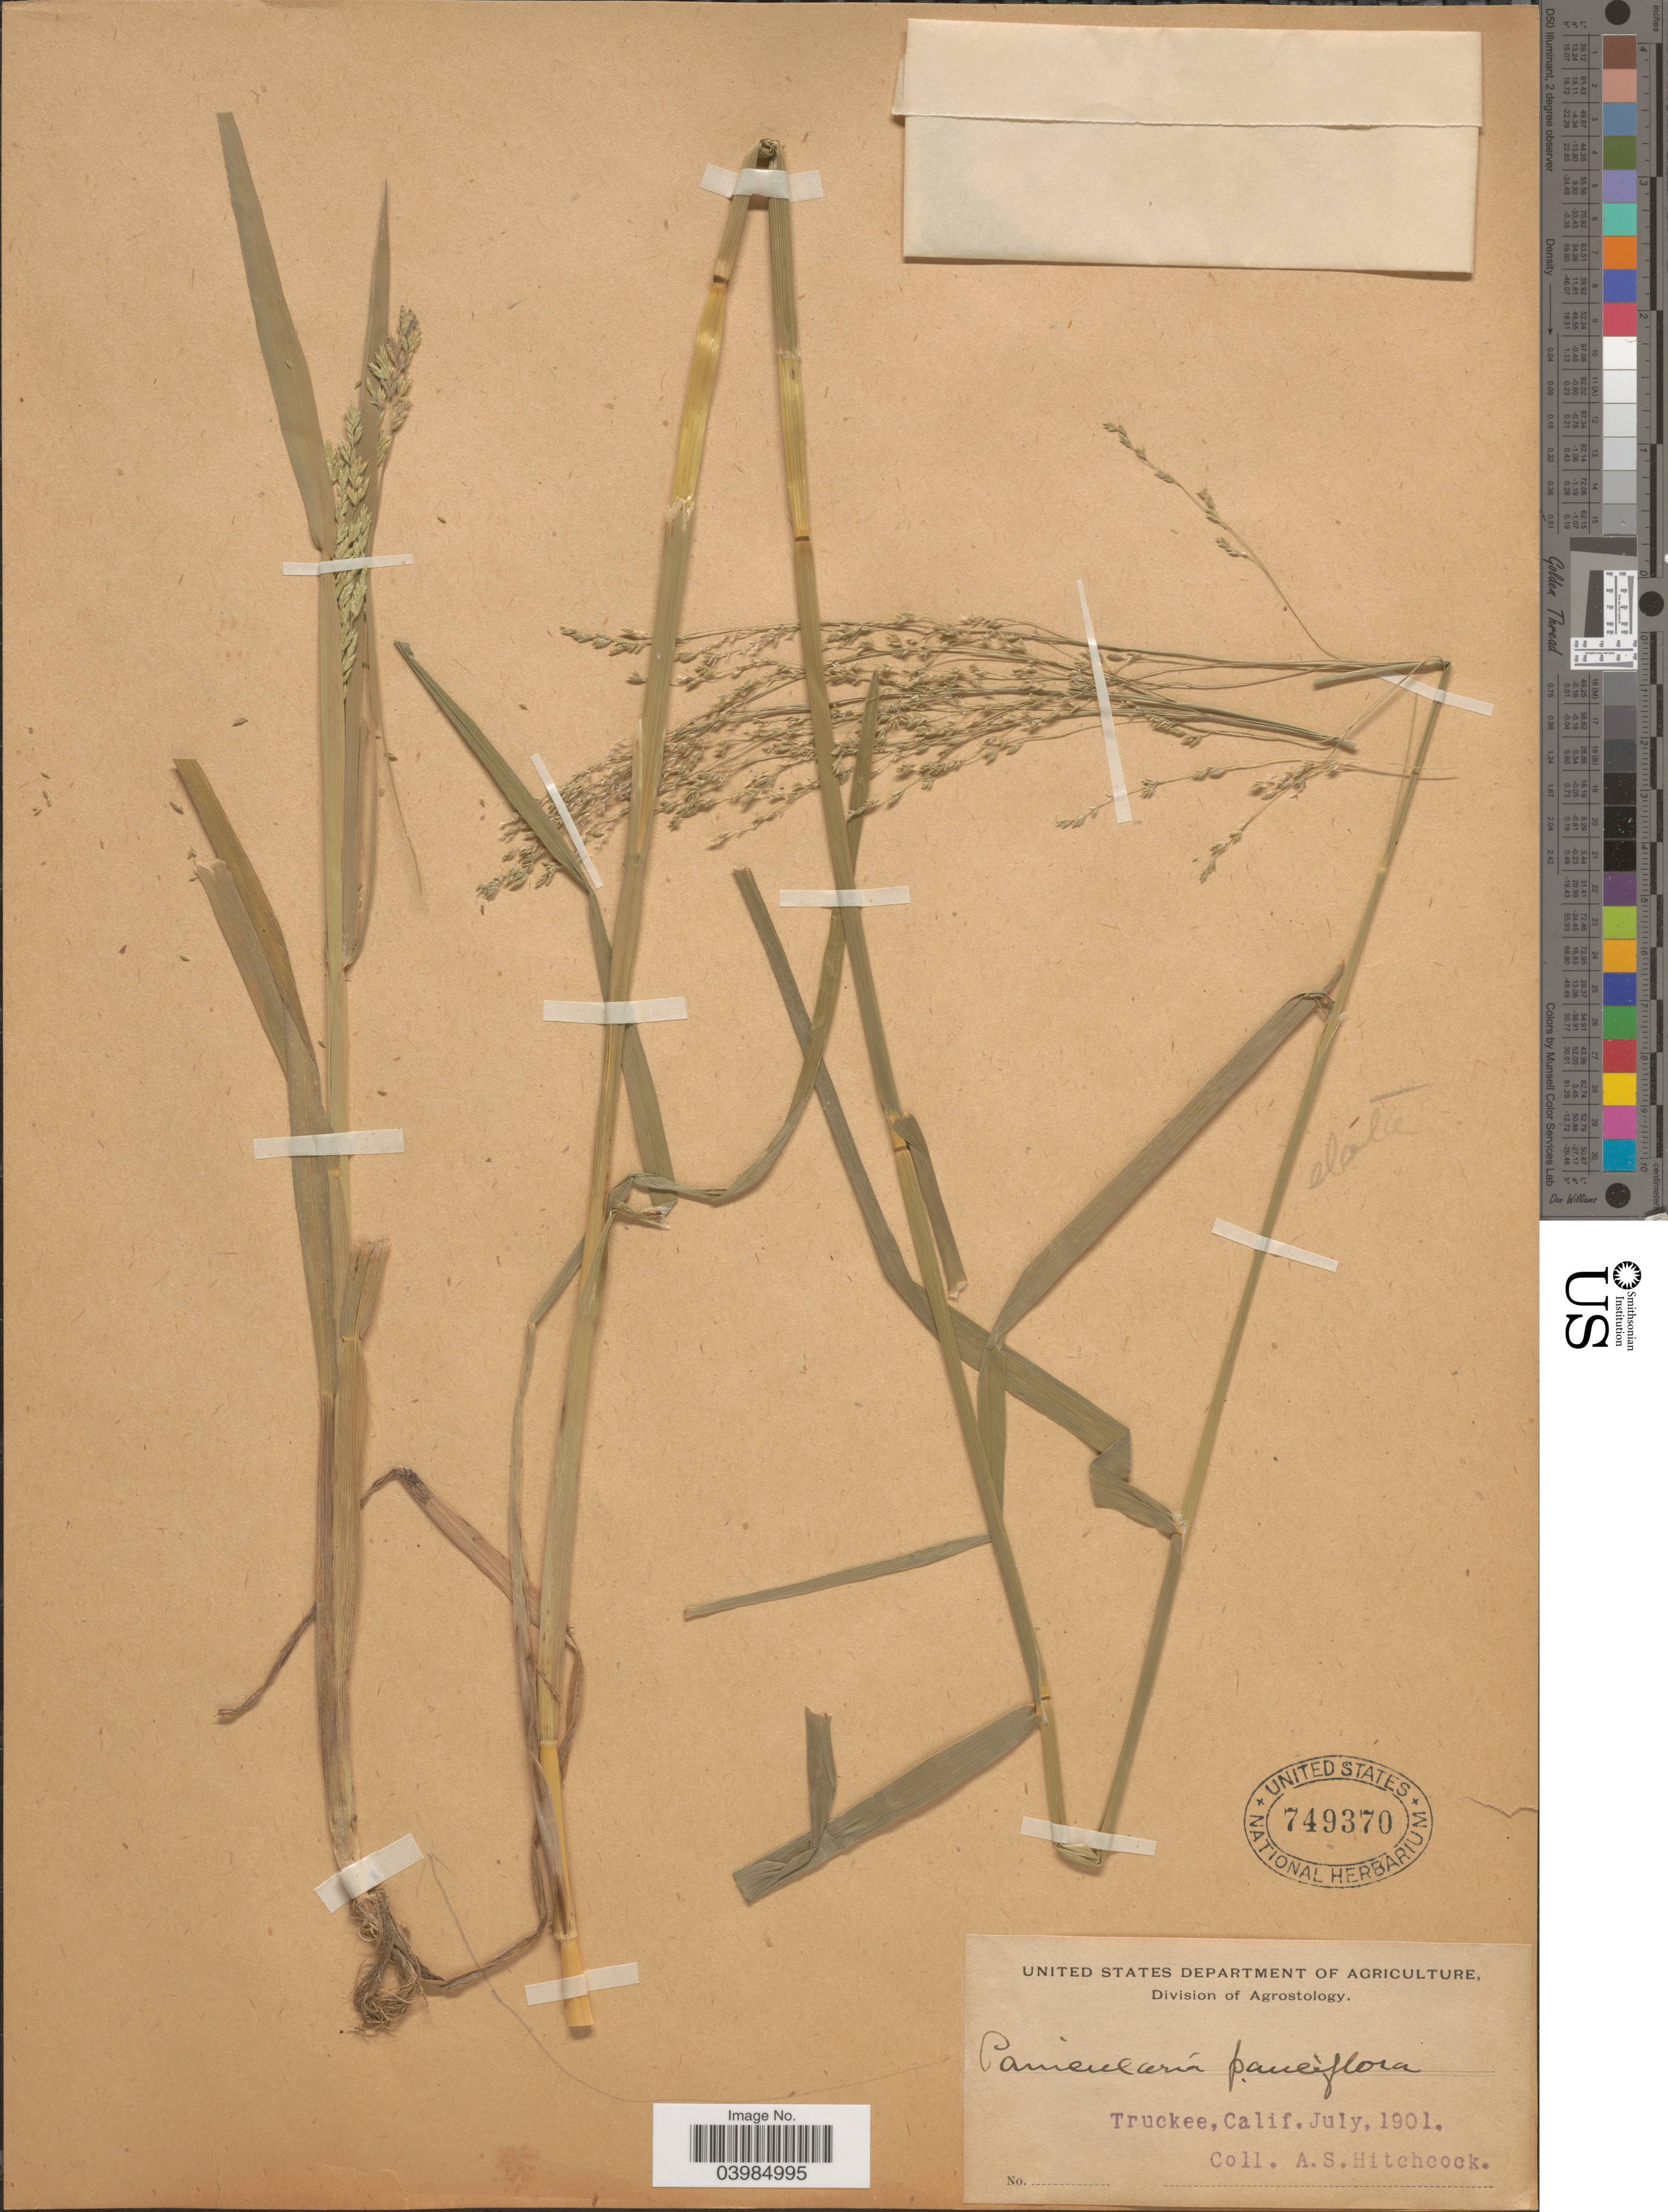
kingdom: Plantae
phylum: Tracheophyta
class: Liliopsida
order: Poales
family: Poaceae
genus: Glyceria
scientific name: Glyceria sp.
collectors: A. S. Hitchcock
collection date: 1901-07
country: United States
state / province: California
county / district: Nevada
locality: Truckee.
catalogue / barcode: US 749370